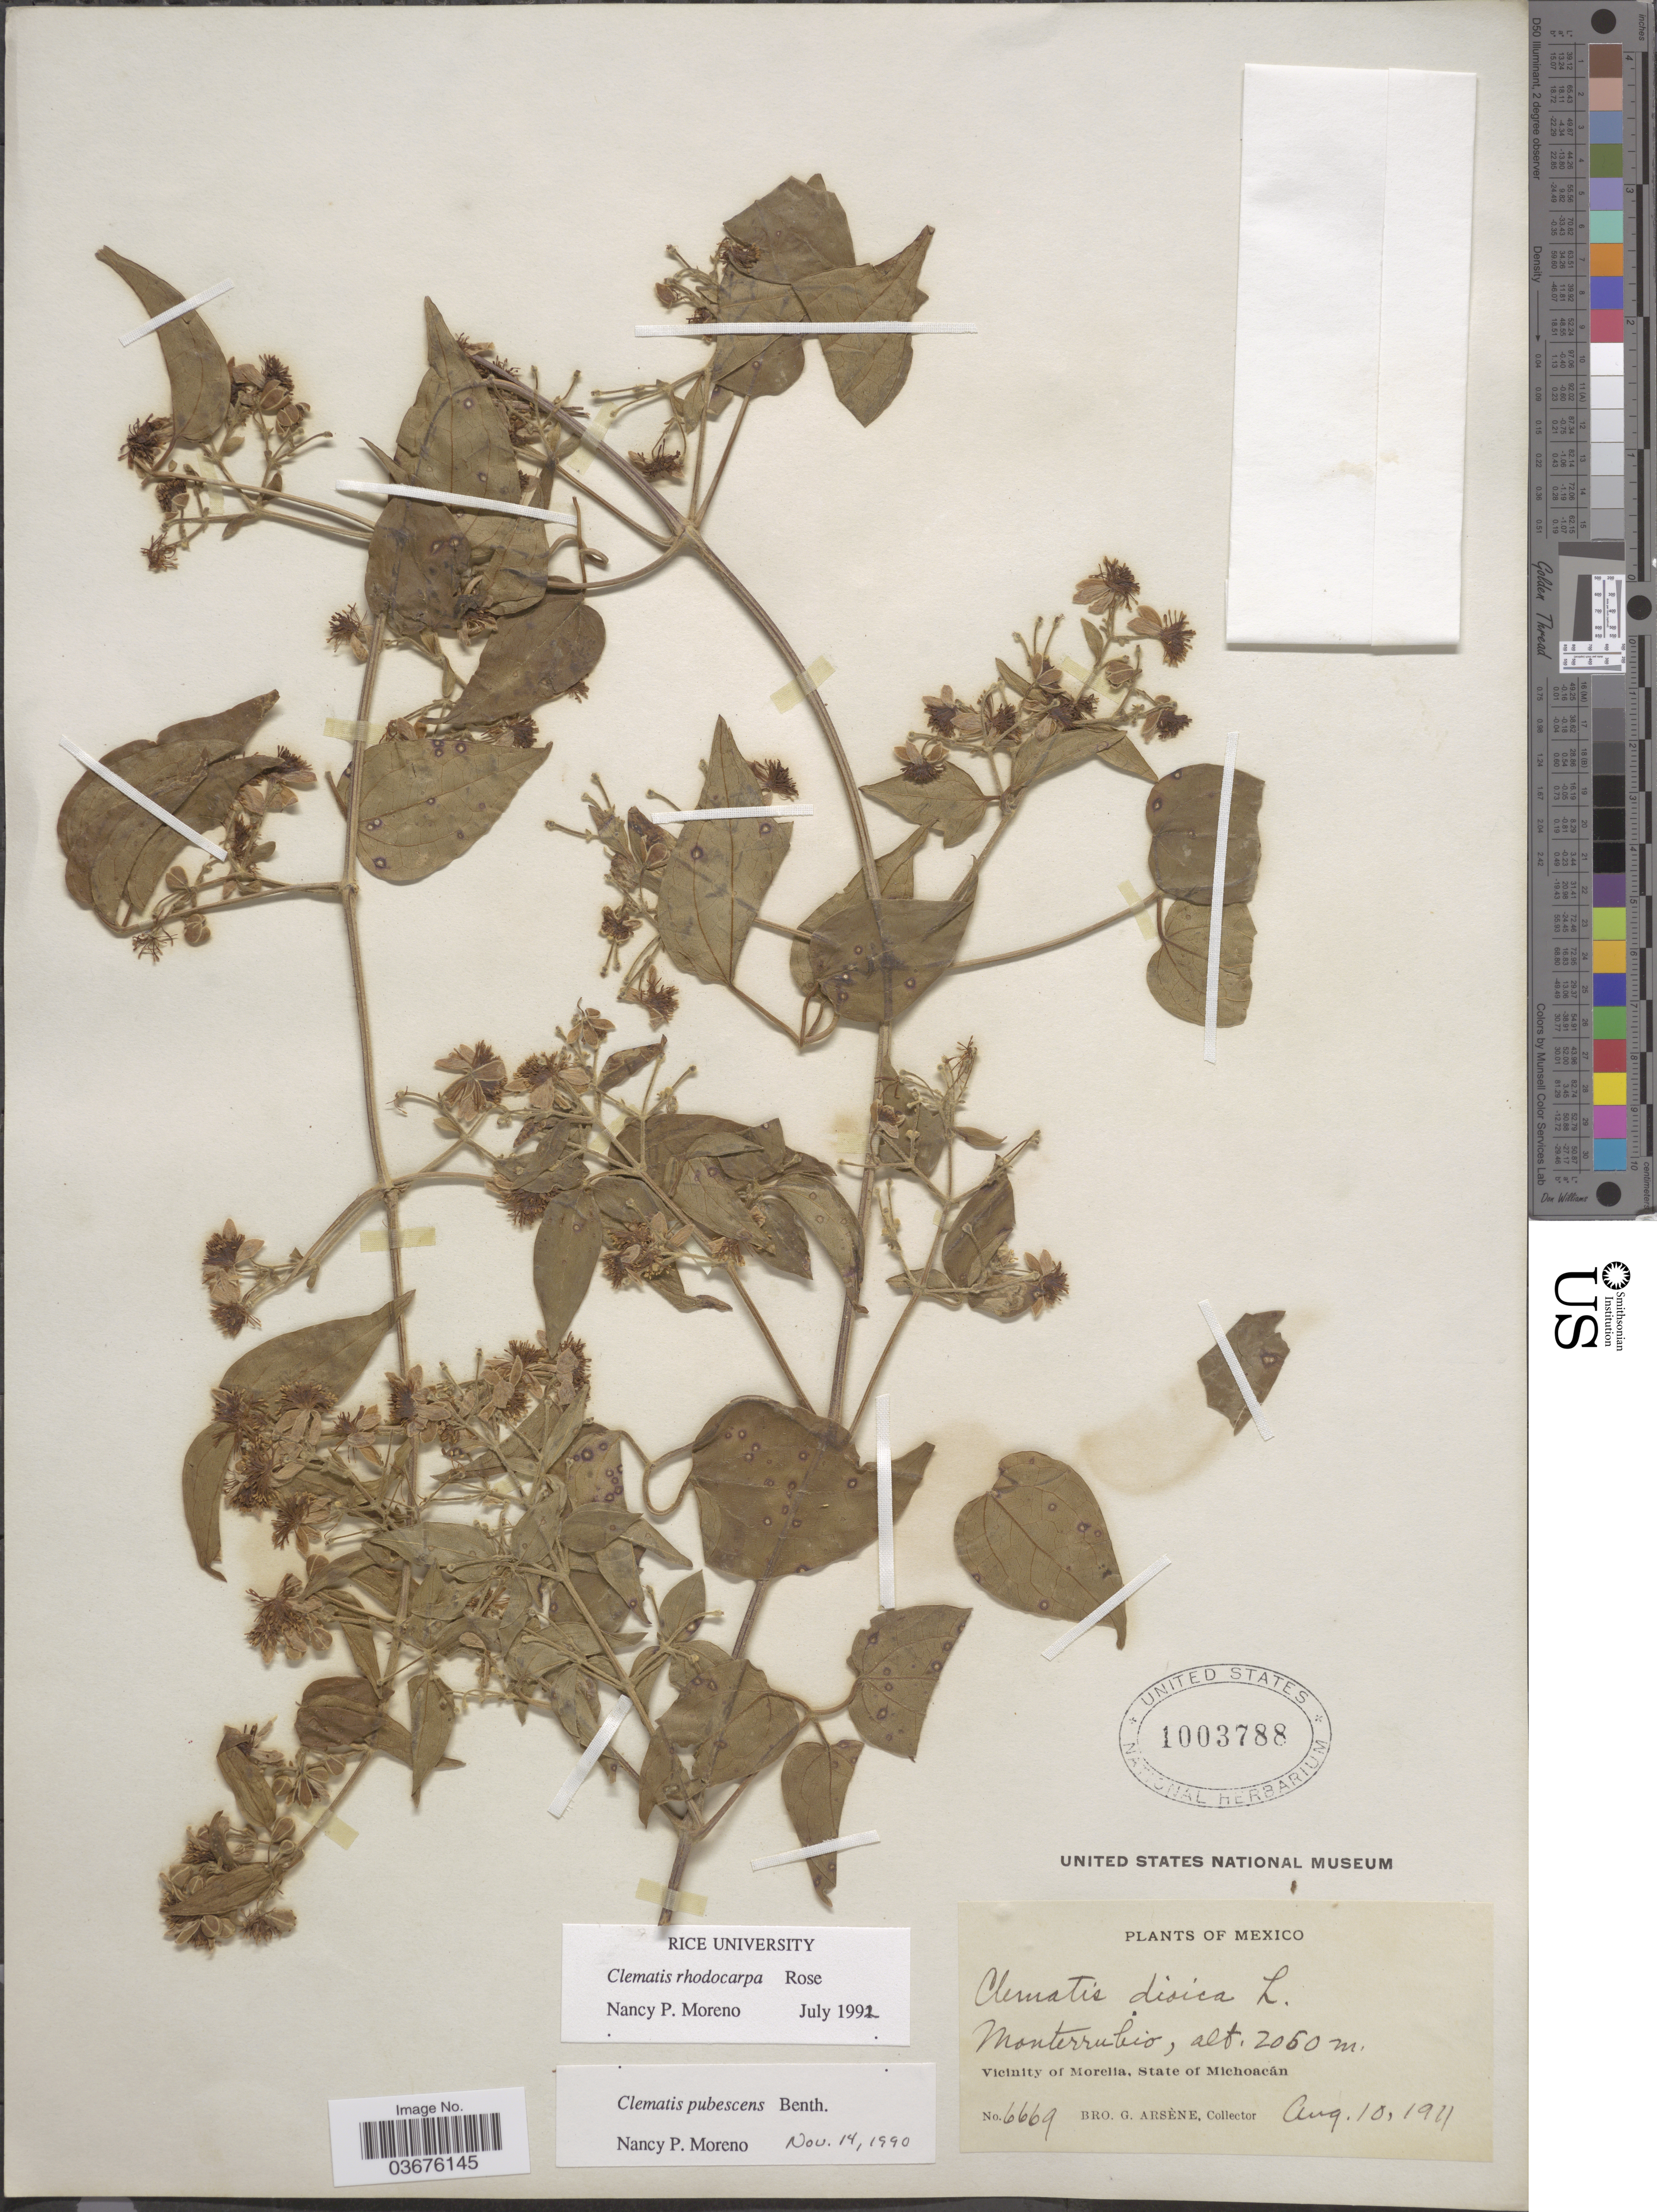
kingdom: Plantae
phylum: Tracheophyta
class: Magnoliopsida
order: Ranunculales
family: Ranunculaceae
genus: Clematis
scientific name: Clematis rhodocarpa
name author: Rose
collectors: Bro. G. Arsène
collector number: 6669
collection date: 1911-08-10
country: Mexico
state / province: Michoacán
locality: Monterrubio. Vicinity of Morelia.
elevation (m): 2050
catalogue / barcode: US 1003788